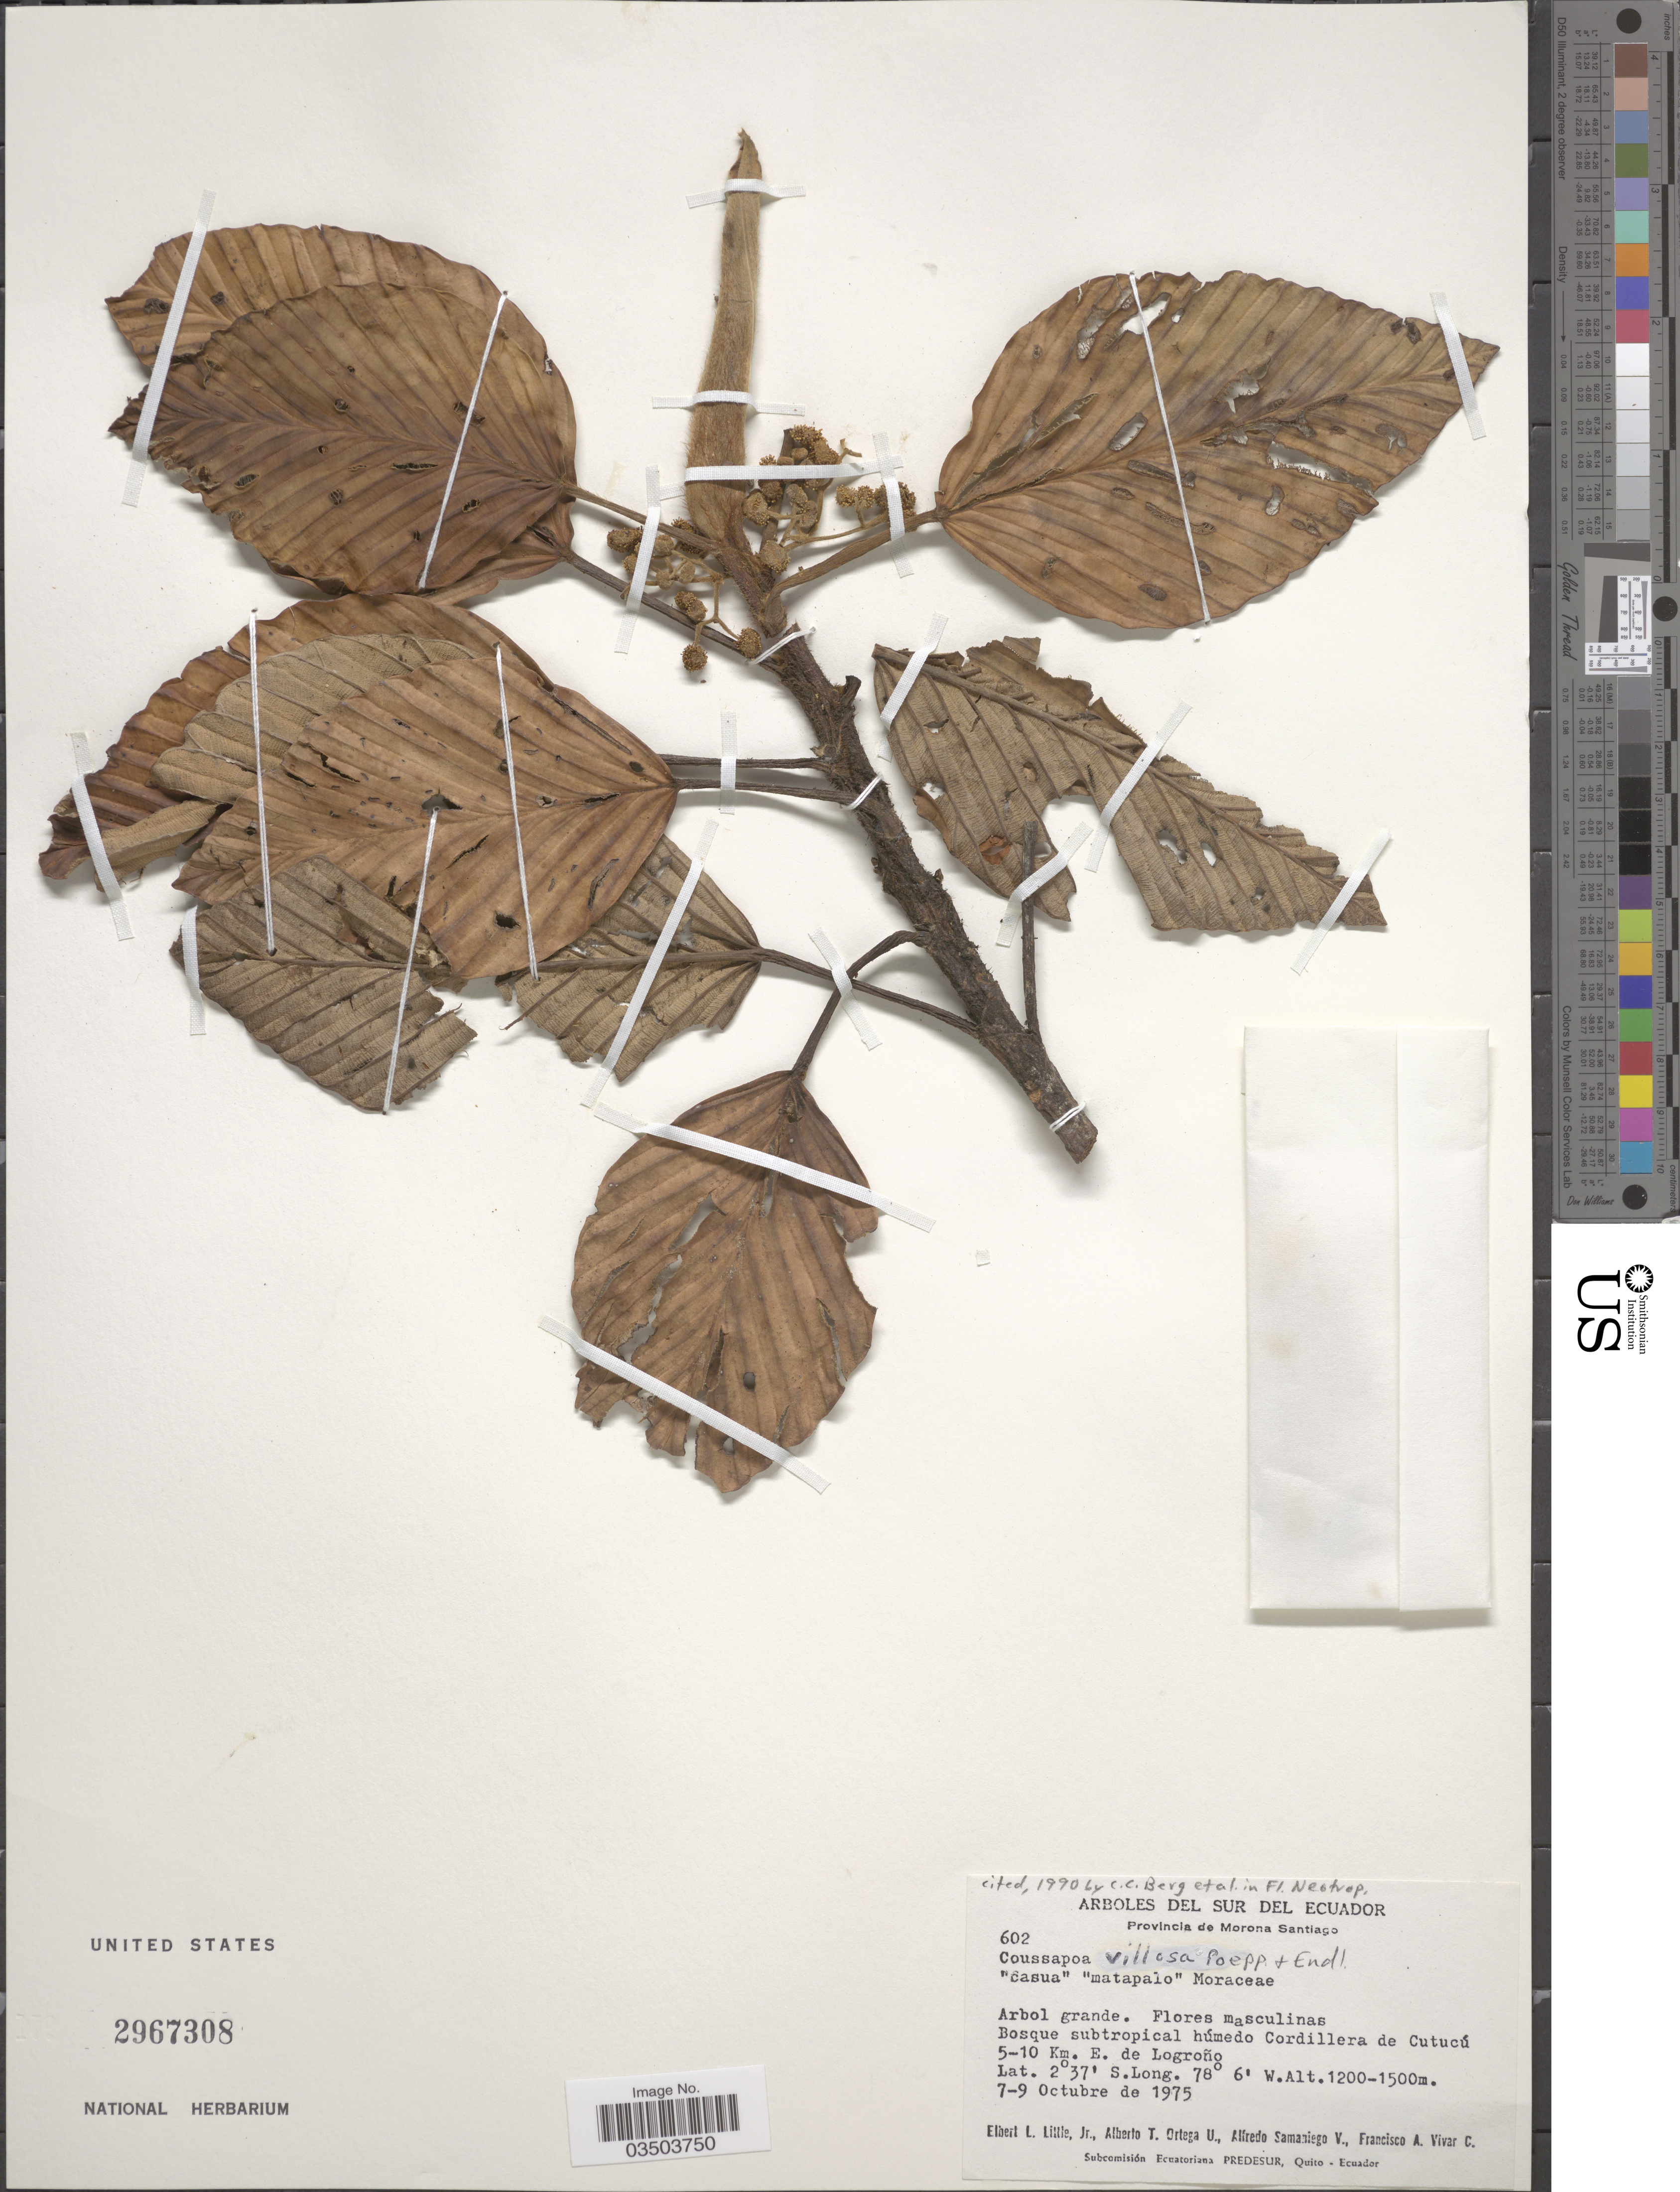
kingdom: Plantae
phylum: Tracheophyta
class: Magnoliopsida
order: Rosales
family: Urticaceae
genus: Coussapoa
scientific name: Coussapoa villosa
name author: Poepp. & Endl.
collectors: E. L. Little, A. T. Ortega U., A. V. Samaniego & F. A. Vivar C.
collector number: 602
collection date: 1975-10-07/1975-10-09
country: Ecuador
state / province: Morona-Santiago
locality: Sur del Ecuador. Bosque subtropical húmedo Cordillera de Cutucú. 5-10 Km. E. de Logroño.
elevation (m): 1200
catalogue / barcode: US 2967308